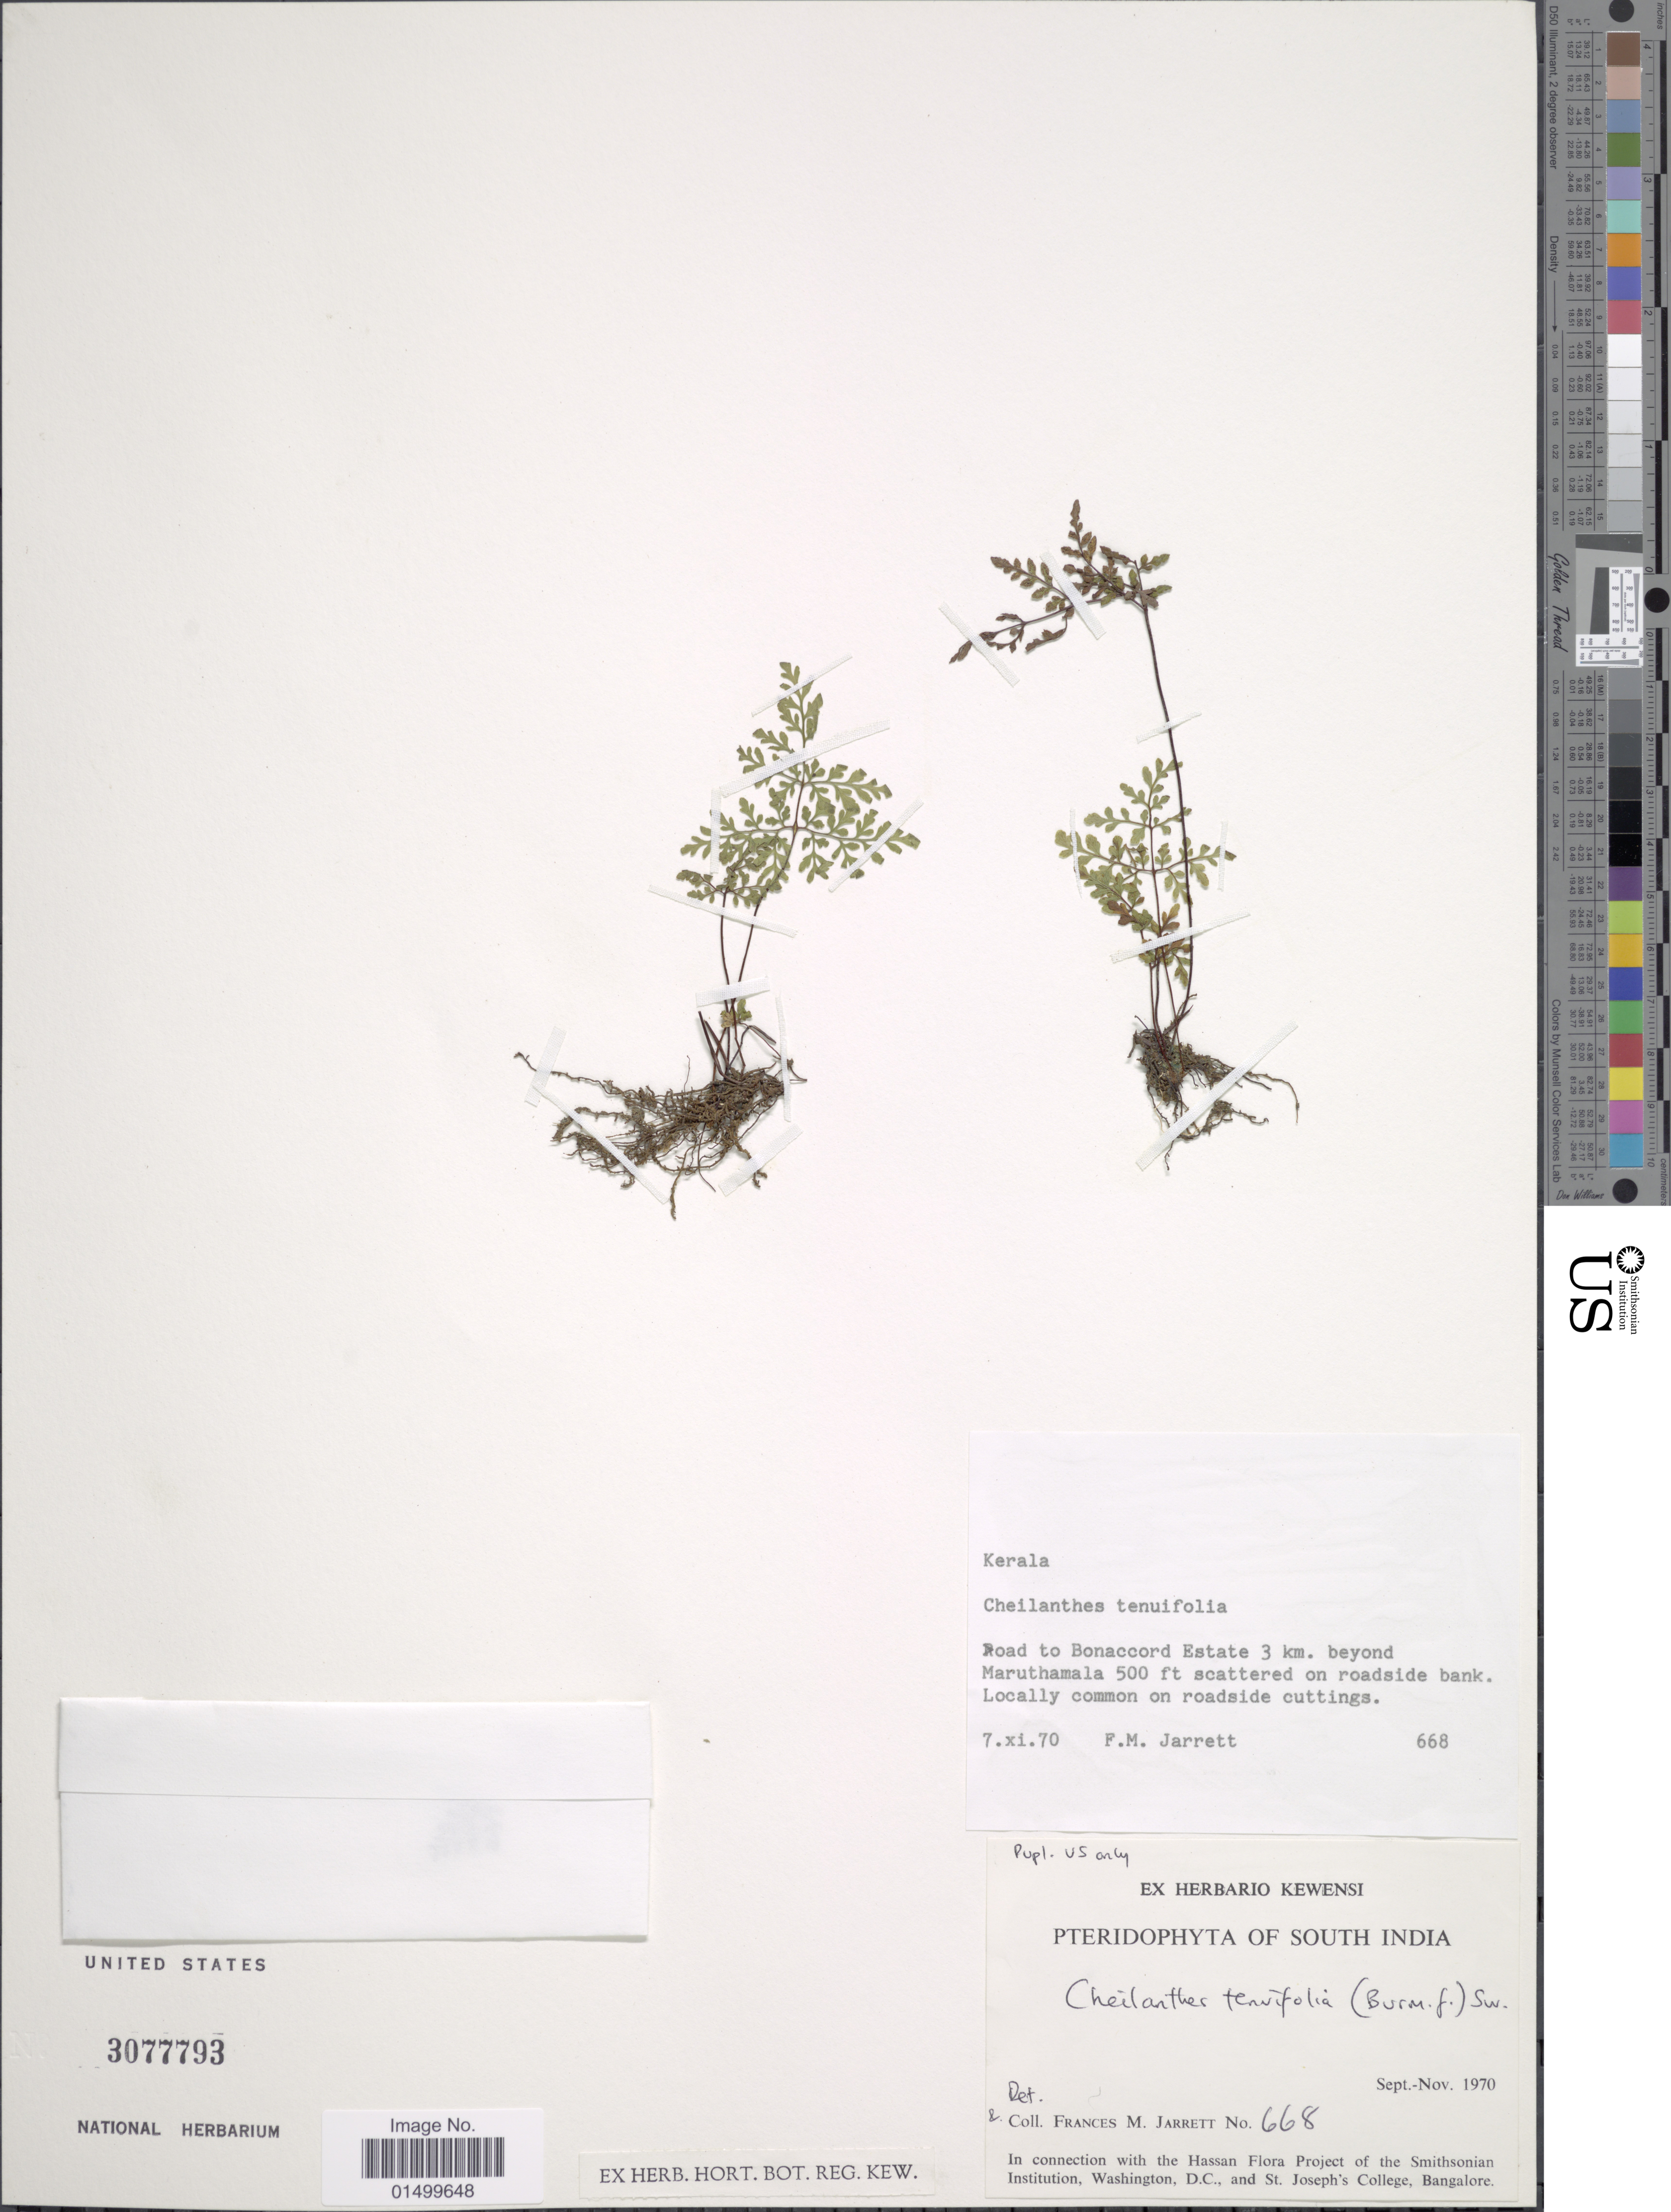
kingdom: Plantae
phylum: Tracheophyta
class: Polypodiopsida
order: Polypodiales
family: Pteridaceae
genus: Cheilanthes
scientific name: Cheilanthes tenuifolia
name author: (Burm. f.) Sw.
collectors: F. M. Jarrett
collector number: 668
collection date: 1970-11-07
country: India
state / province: Kerala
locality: South India, Road to Bonaccord Estate 3 km. beyond Maruthamala 500 ft scatterd on roadside bank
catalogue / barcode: US 3077793